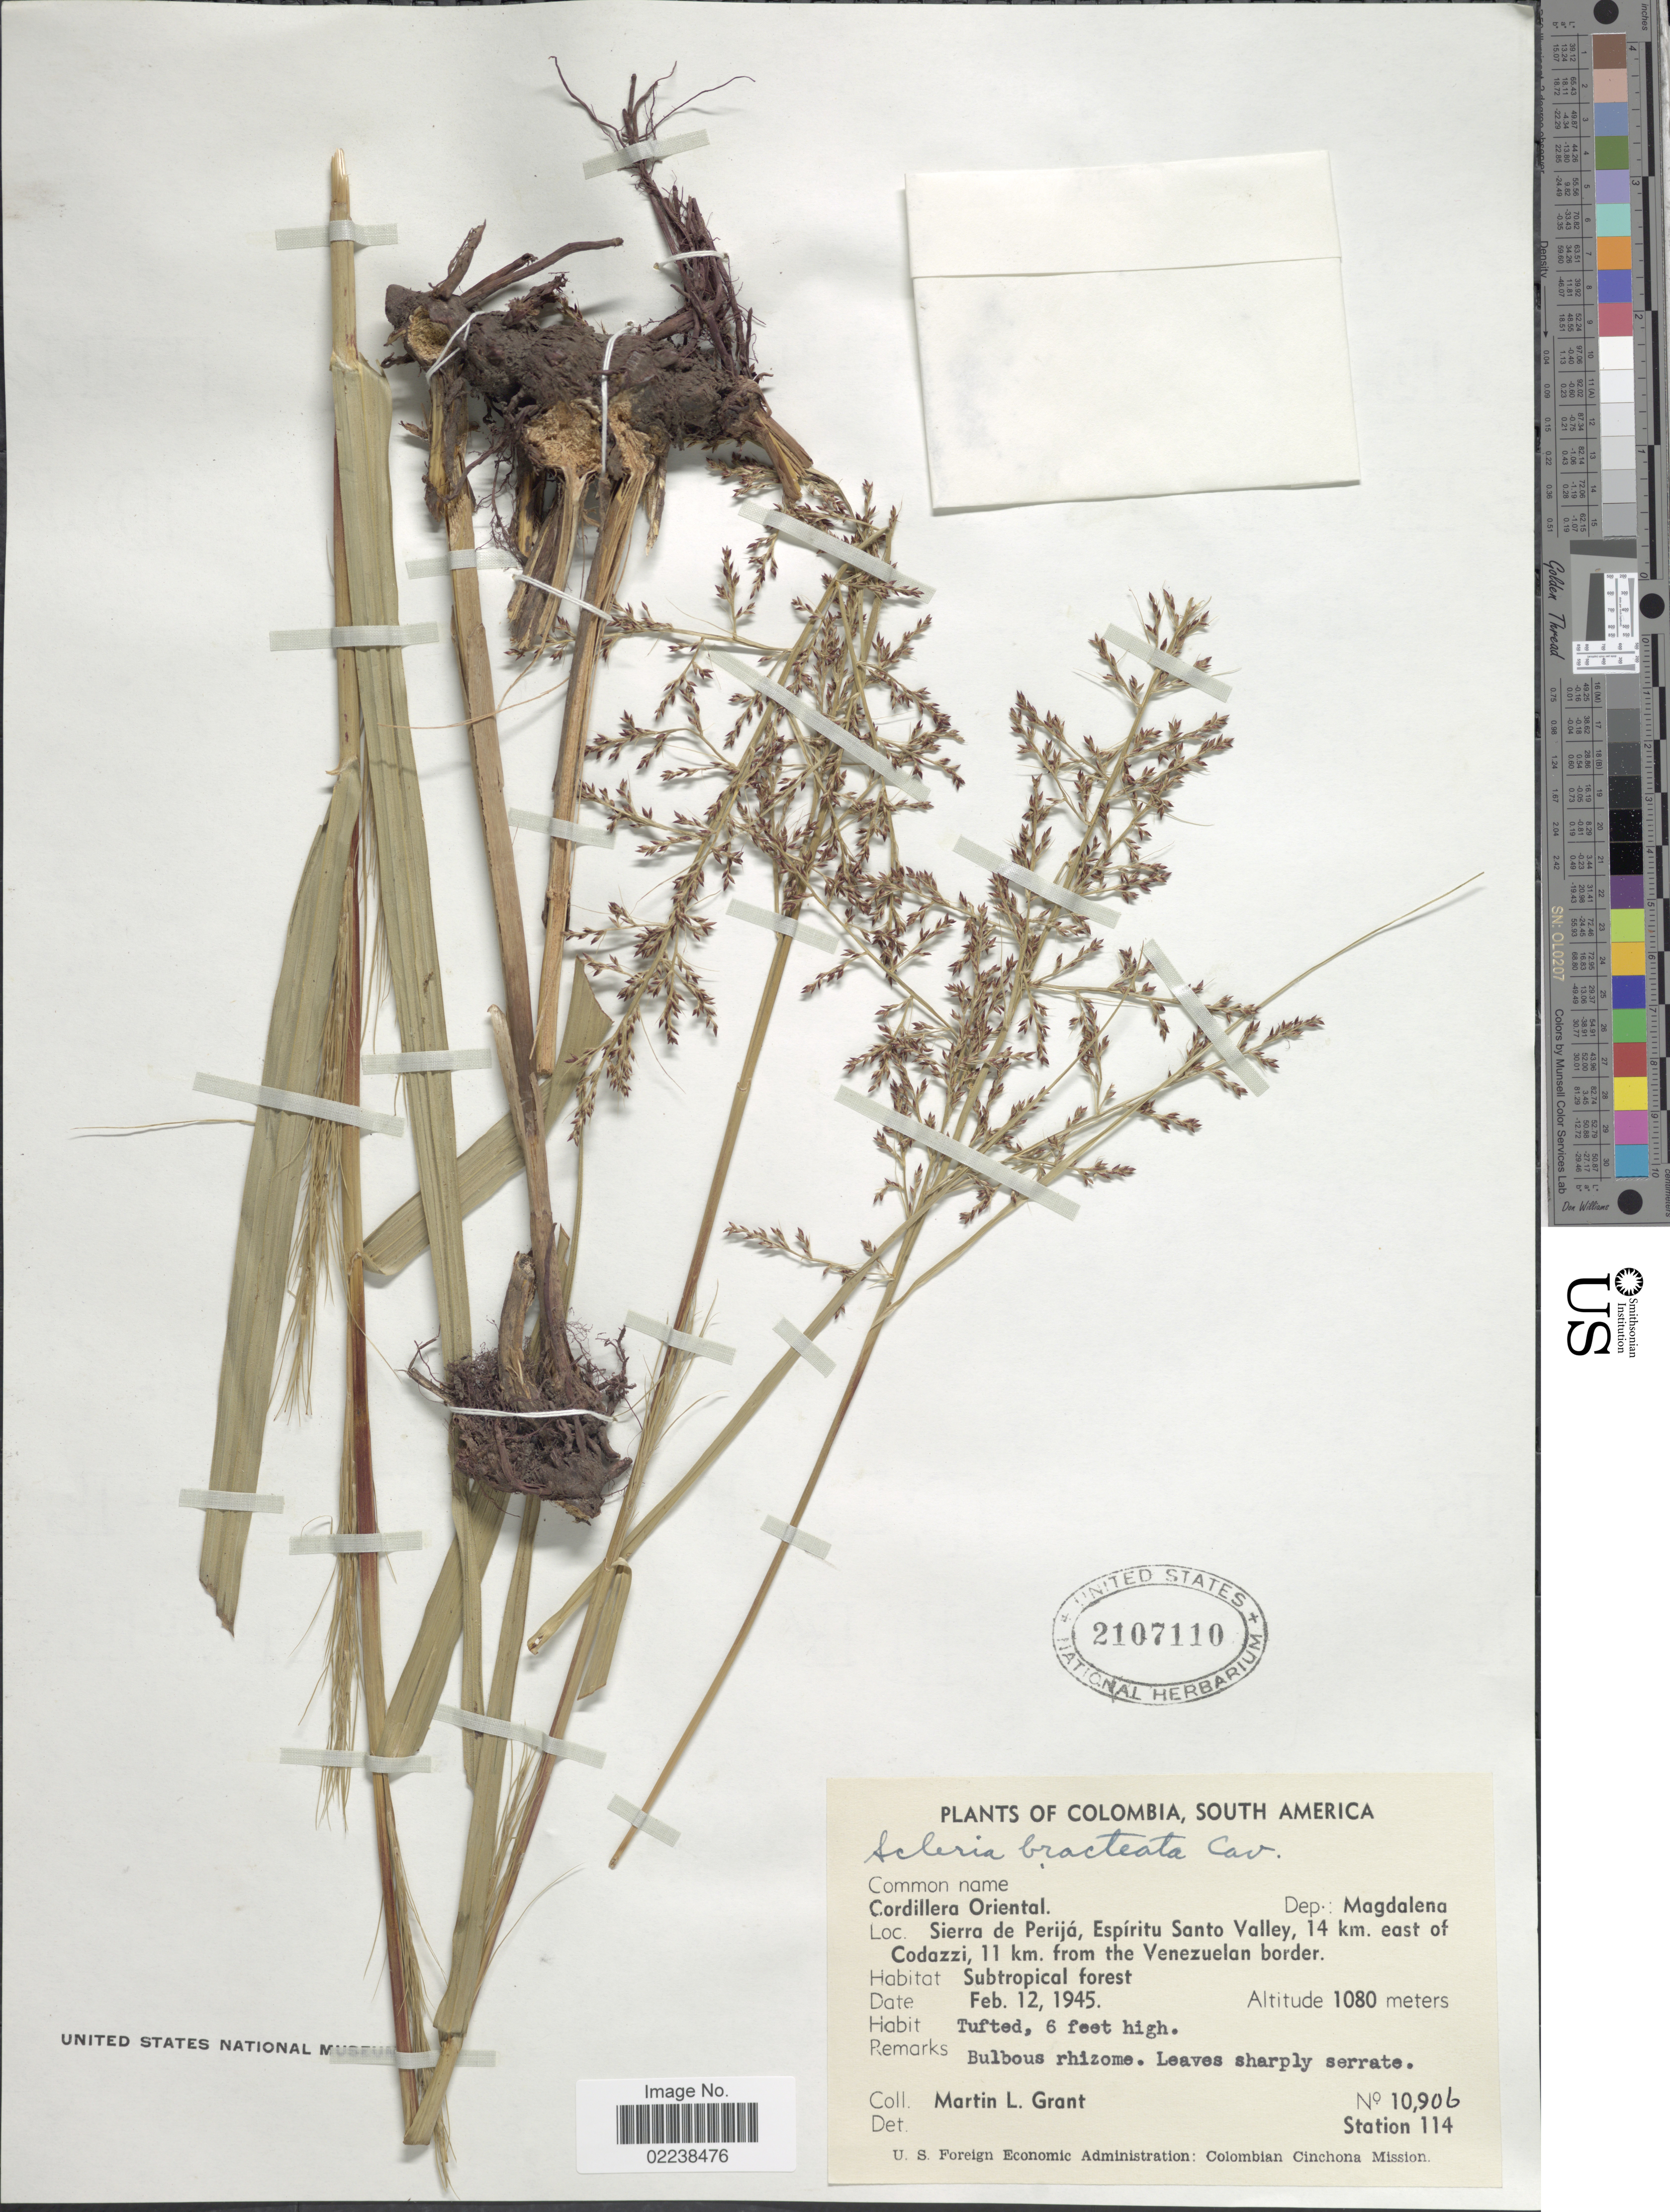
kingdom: Plantae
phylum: Tracheophyta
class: Liliopsida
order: Poales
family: Cyperaceae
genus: Scleria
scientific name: Scleria bracteata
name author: Cav.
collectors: M. L. Grant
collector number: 10906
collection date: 1945-02-12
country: Colombia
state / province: Magdalena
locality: Cordillera Oriental, Dep. Magdalena, Sierra de Perija, Espiritu Santo valley, 14 km east of Codazzi, 11 km. from the Venezuelan border.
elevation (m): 1080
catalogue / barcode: US 2107110